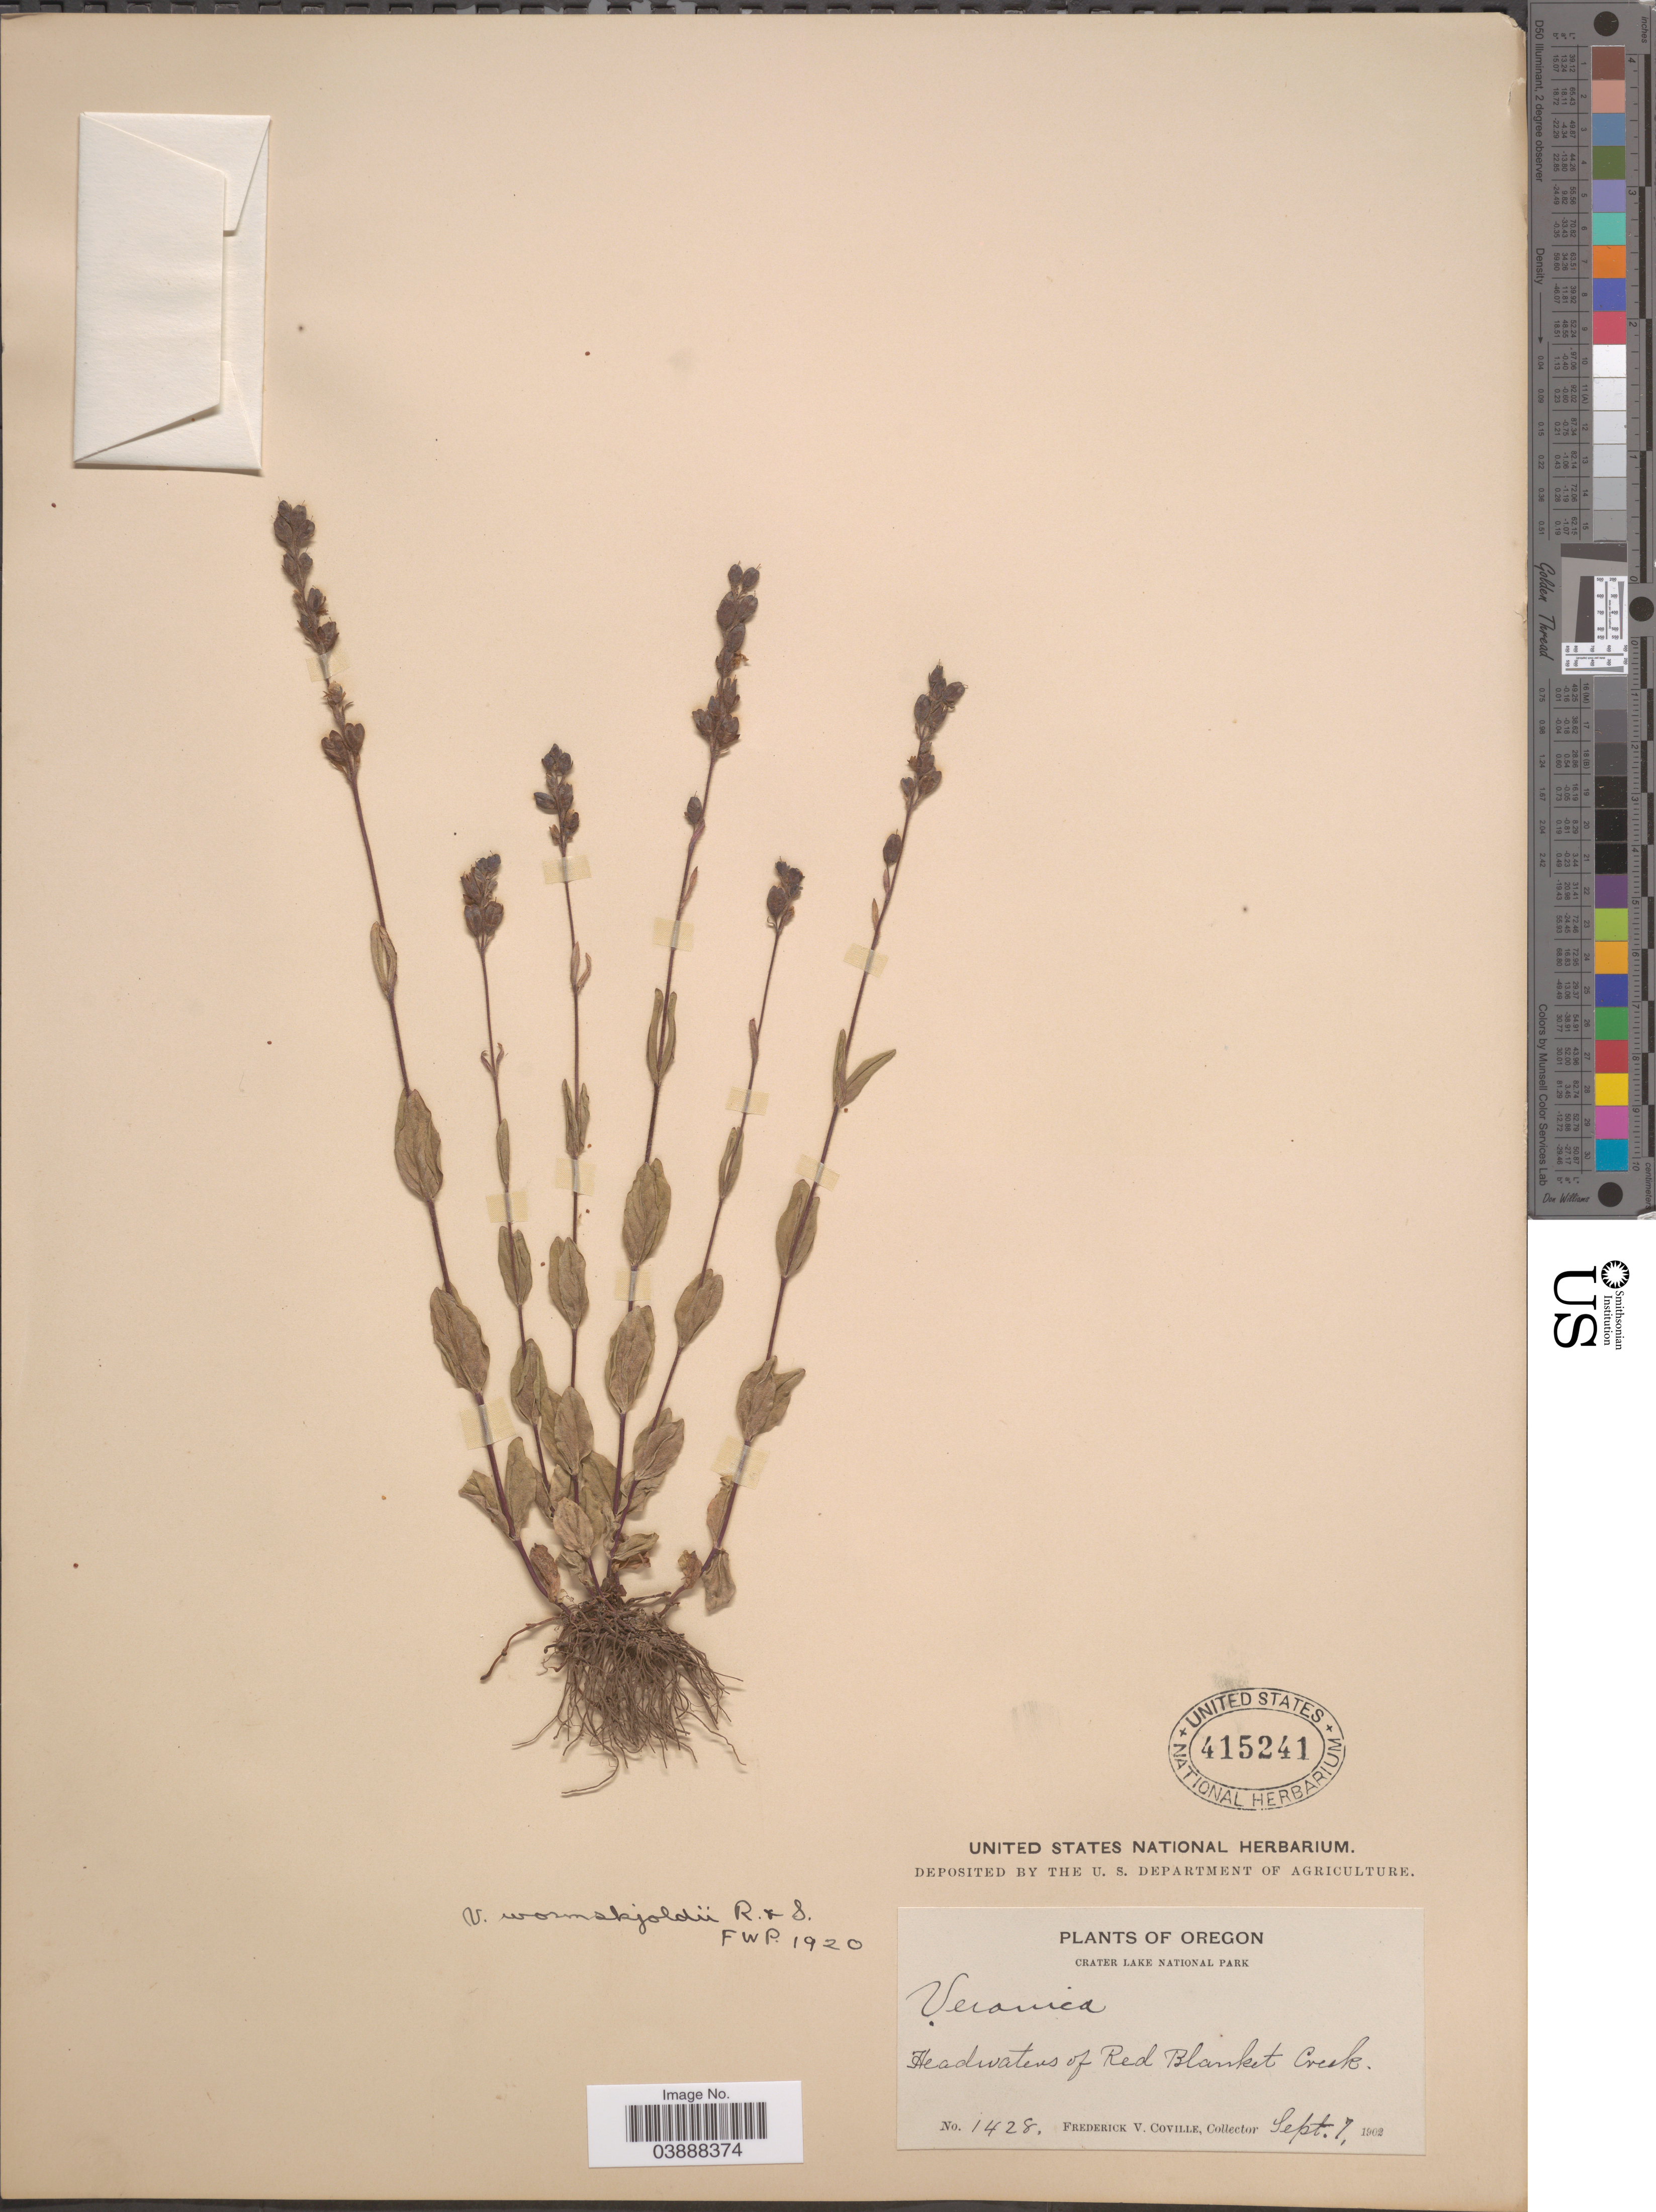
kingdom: Plantae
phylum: Tracheophyta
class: Magnoliopsida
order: Lamiales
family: Plantaginaceae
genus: Veronica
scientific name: Veronica wormskjoldii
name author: Roem. & Schult.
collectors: F. V. Coville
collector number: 1428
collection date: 1902-09-07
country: United States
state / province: Oregon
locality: Crater Lake National Park. Headwaters of Red Blanket Creek.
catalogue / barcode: US 415241